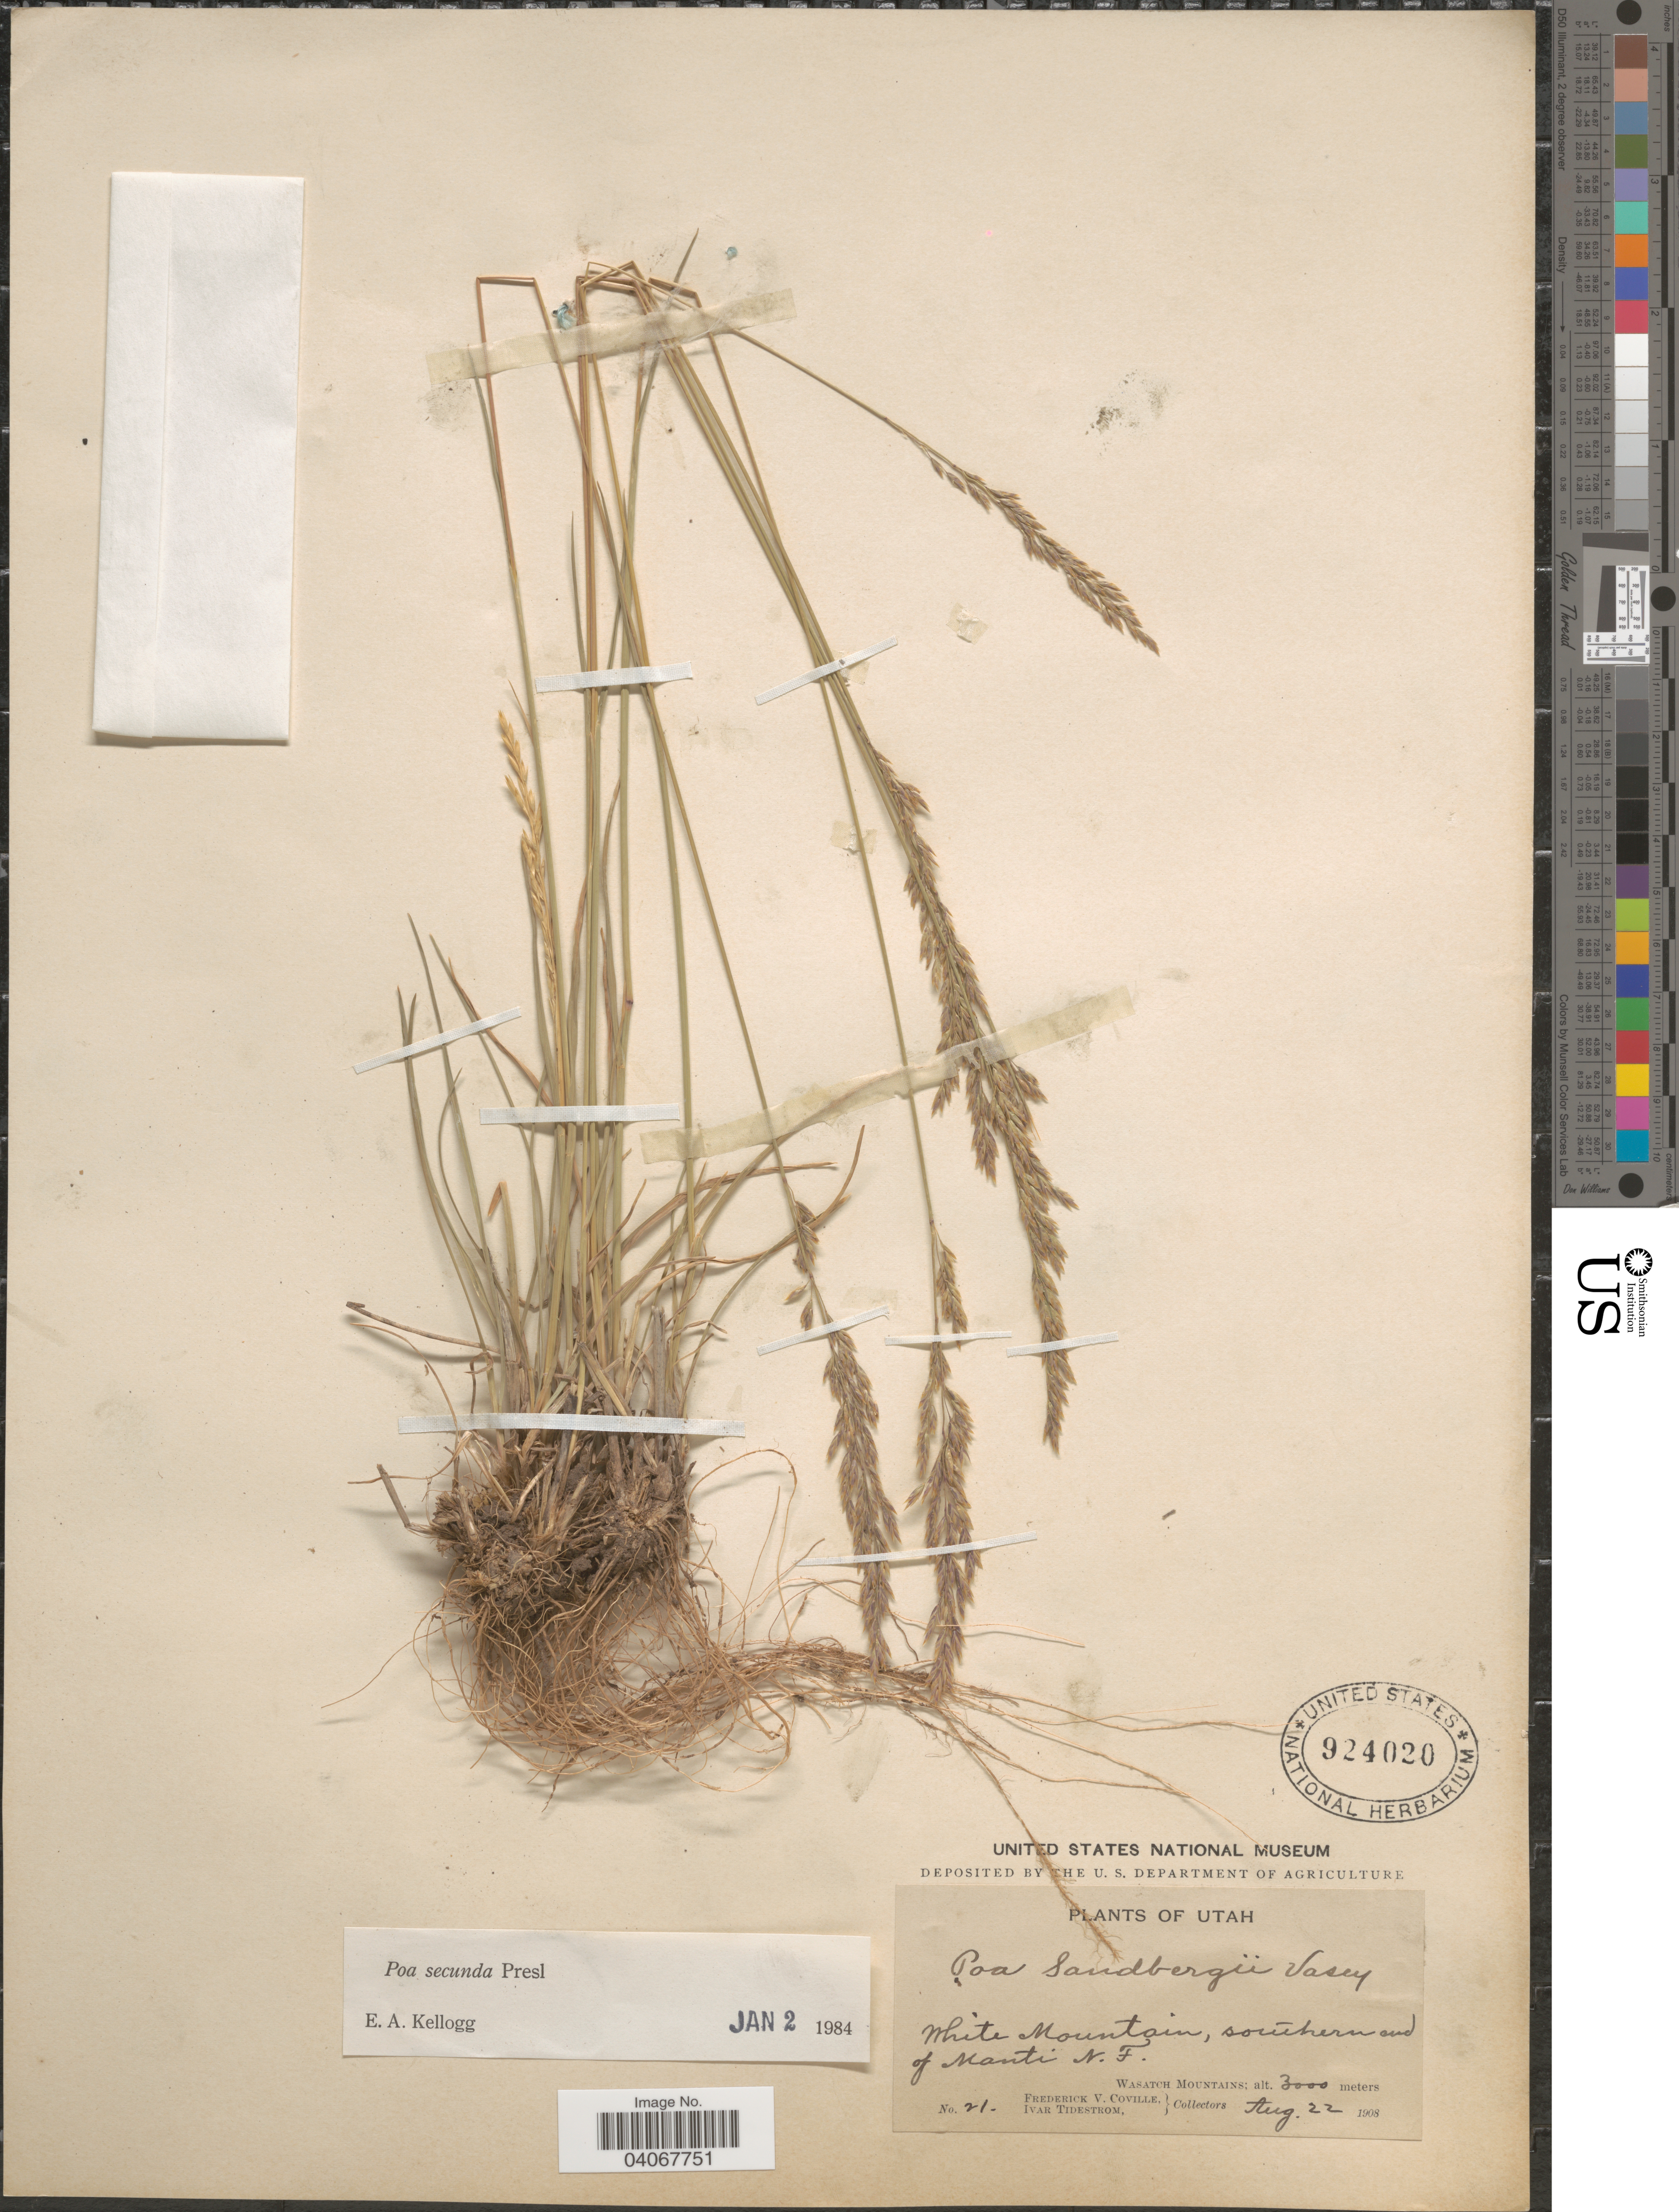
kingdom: Plantae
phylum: Tracheophyta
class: Liliopsida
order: Poales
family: Poaceae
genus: Poa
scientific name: Poa secunda subsp. secunda var. secunda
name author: J. Presl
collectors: F. V. Coville & I. F. Tidestrom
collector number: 21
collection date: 1908-08-22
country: United States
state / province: Utah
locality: White Mountain, southern end of Manti N. F. Wasatch Mountains.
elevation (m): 3000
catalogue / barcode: US 924020